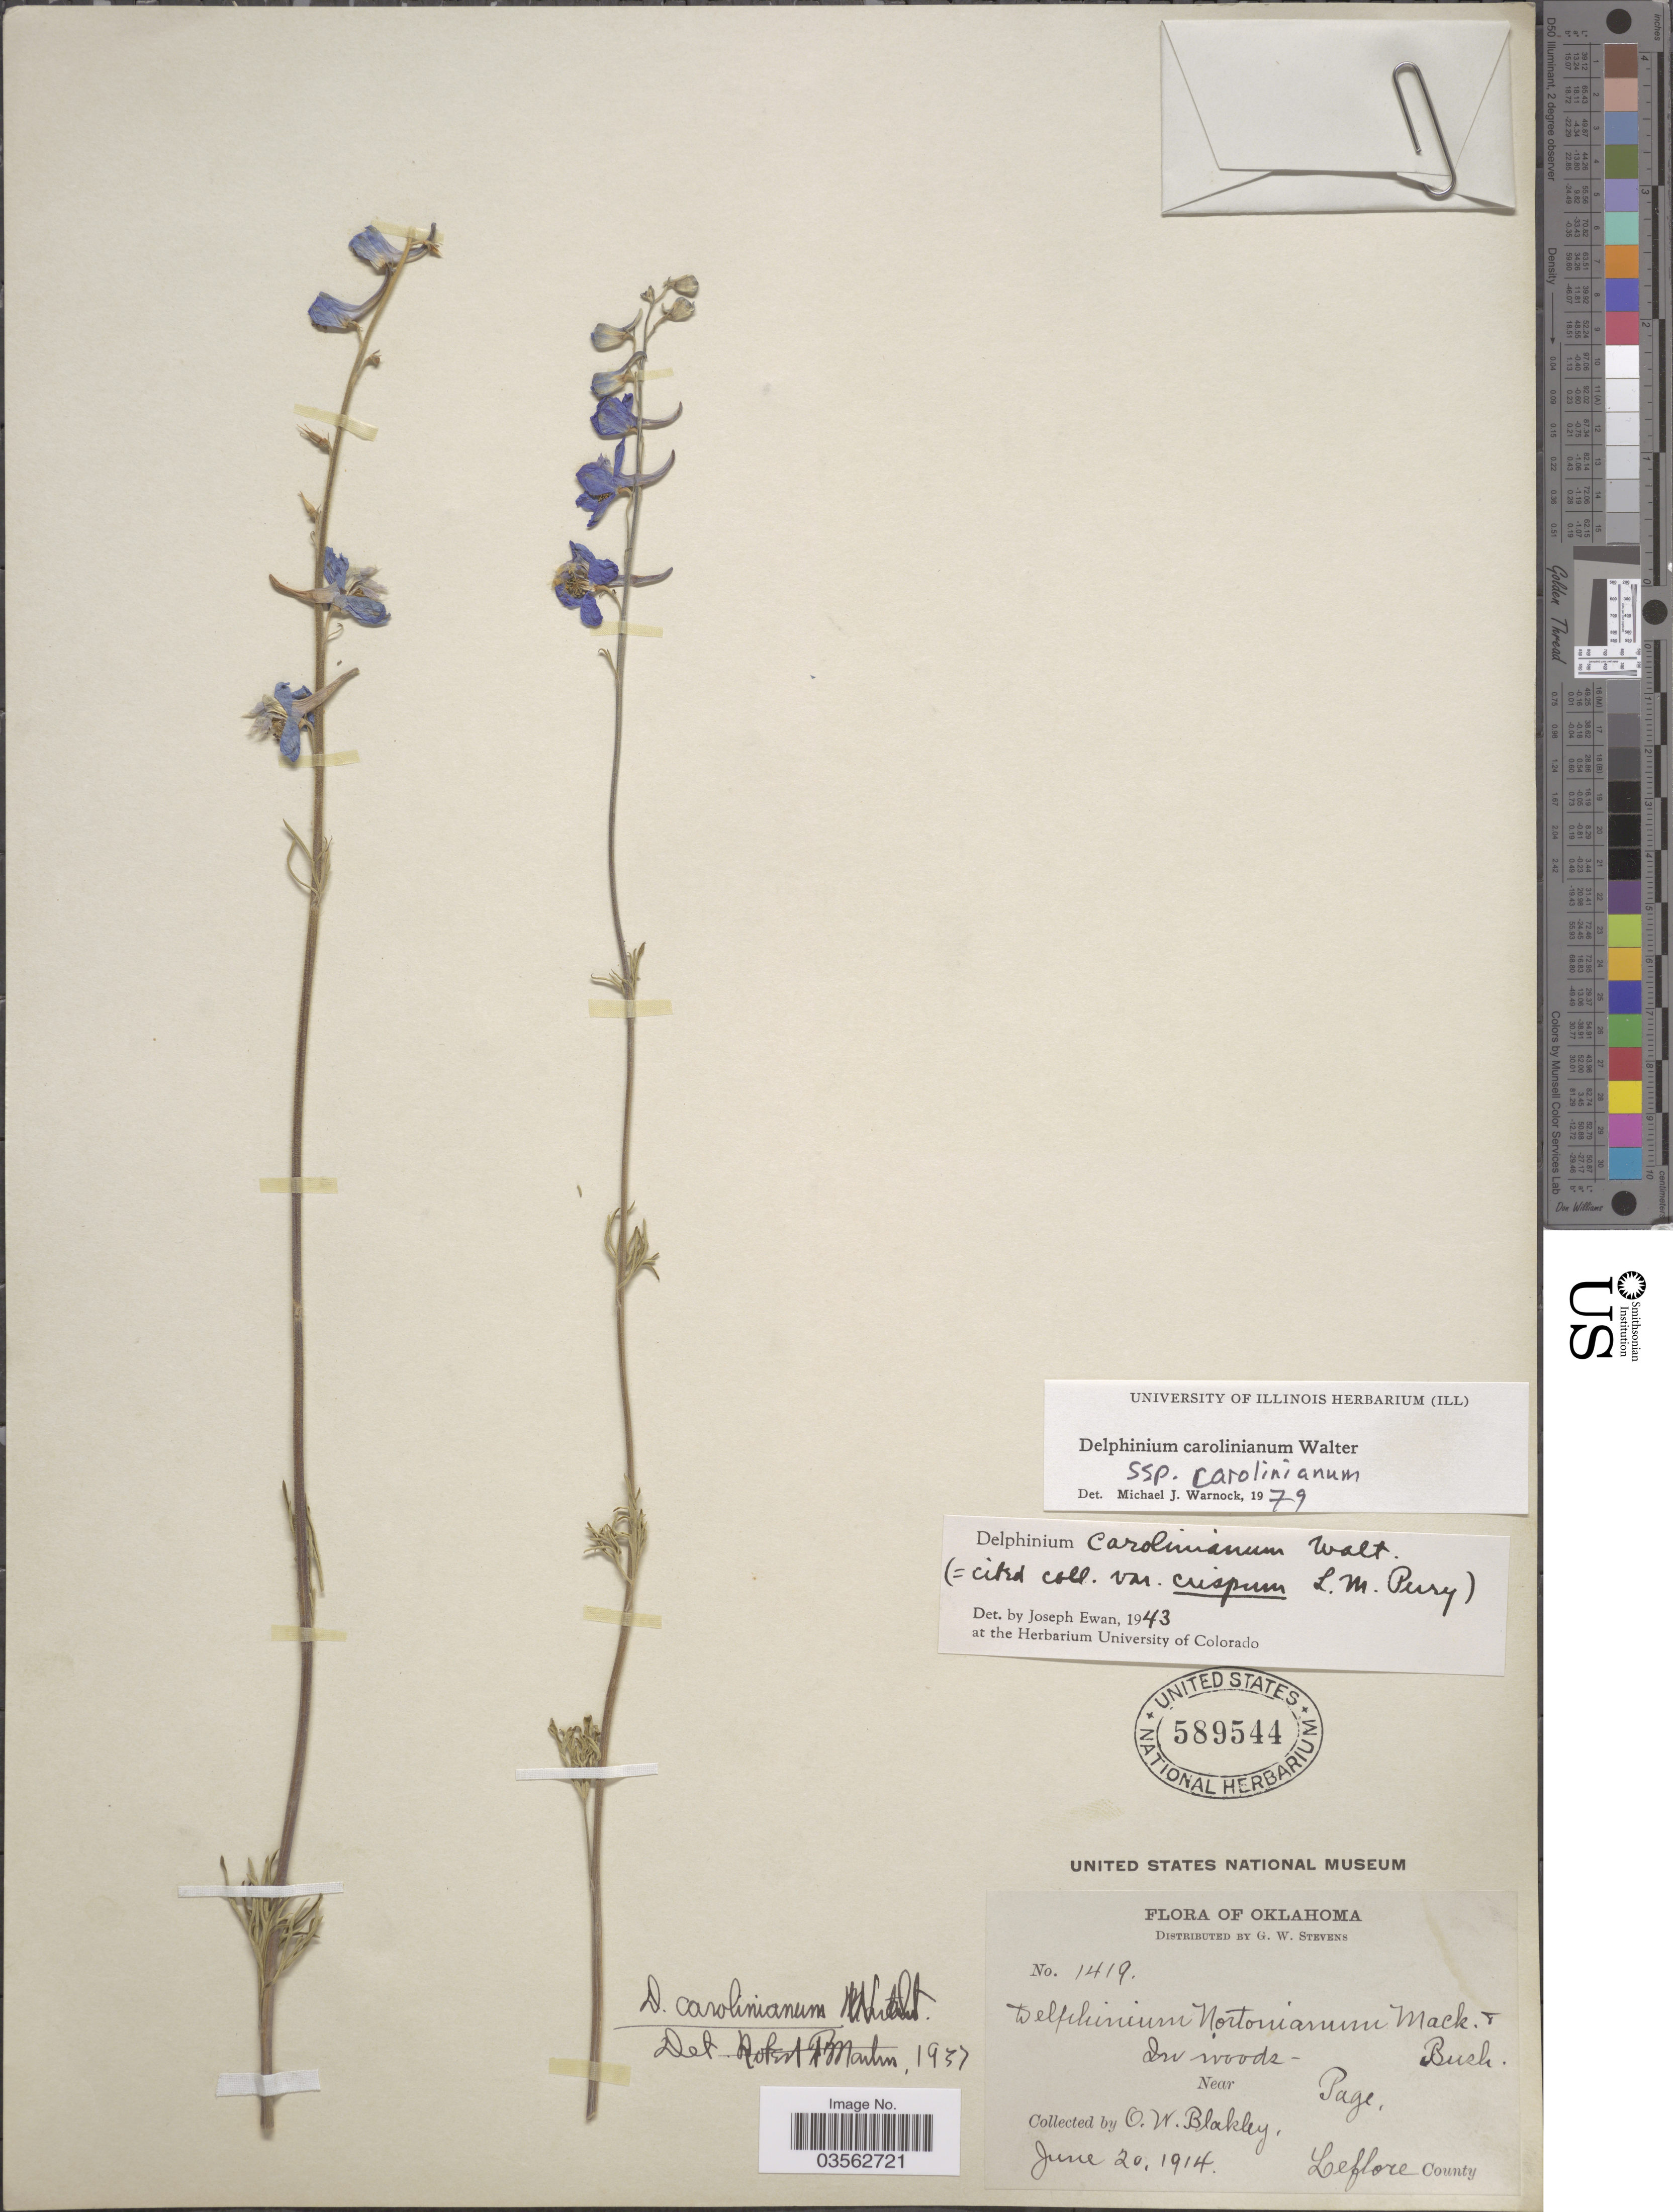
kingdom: Plantae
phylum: Tracheophyta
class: Magnoliopsida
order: Ranunculales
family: Ranunculaceae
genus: Delphinium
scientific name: Delphinium carolinianum subsp. carolinianum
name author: Walter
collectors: O. Blakley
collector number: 1419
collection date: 1914-06-20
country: United States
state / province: Oklahoma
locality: In woods. Near Page. Leflore County.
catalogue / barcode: US 589544